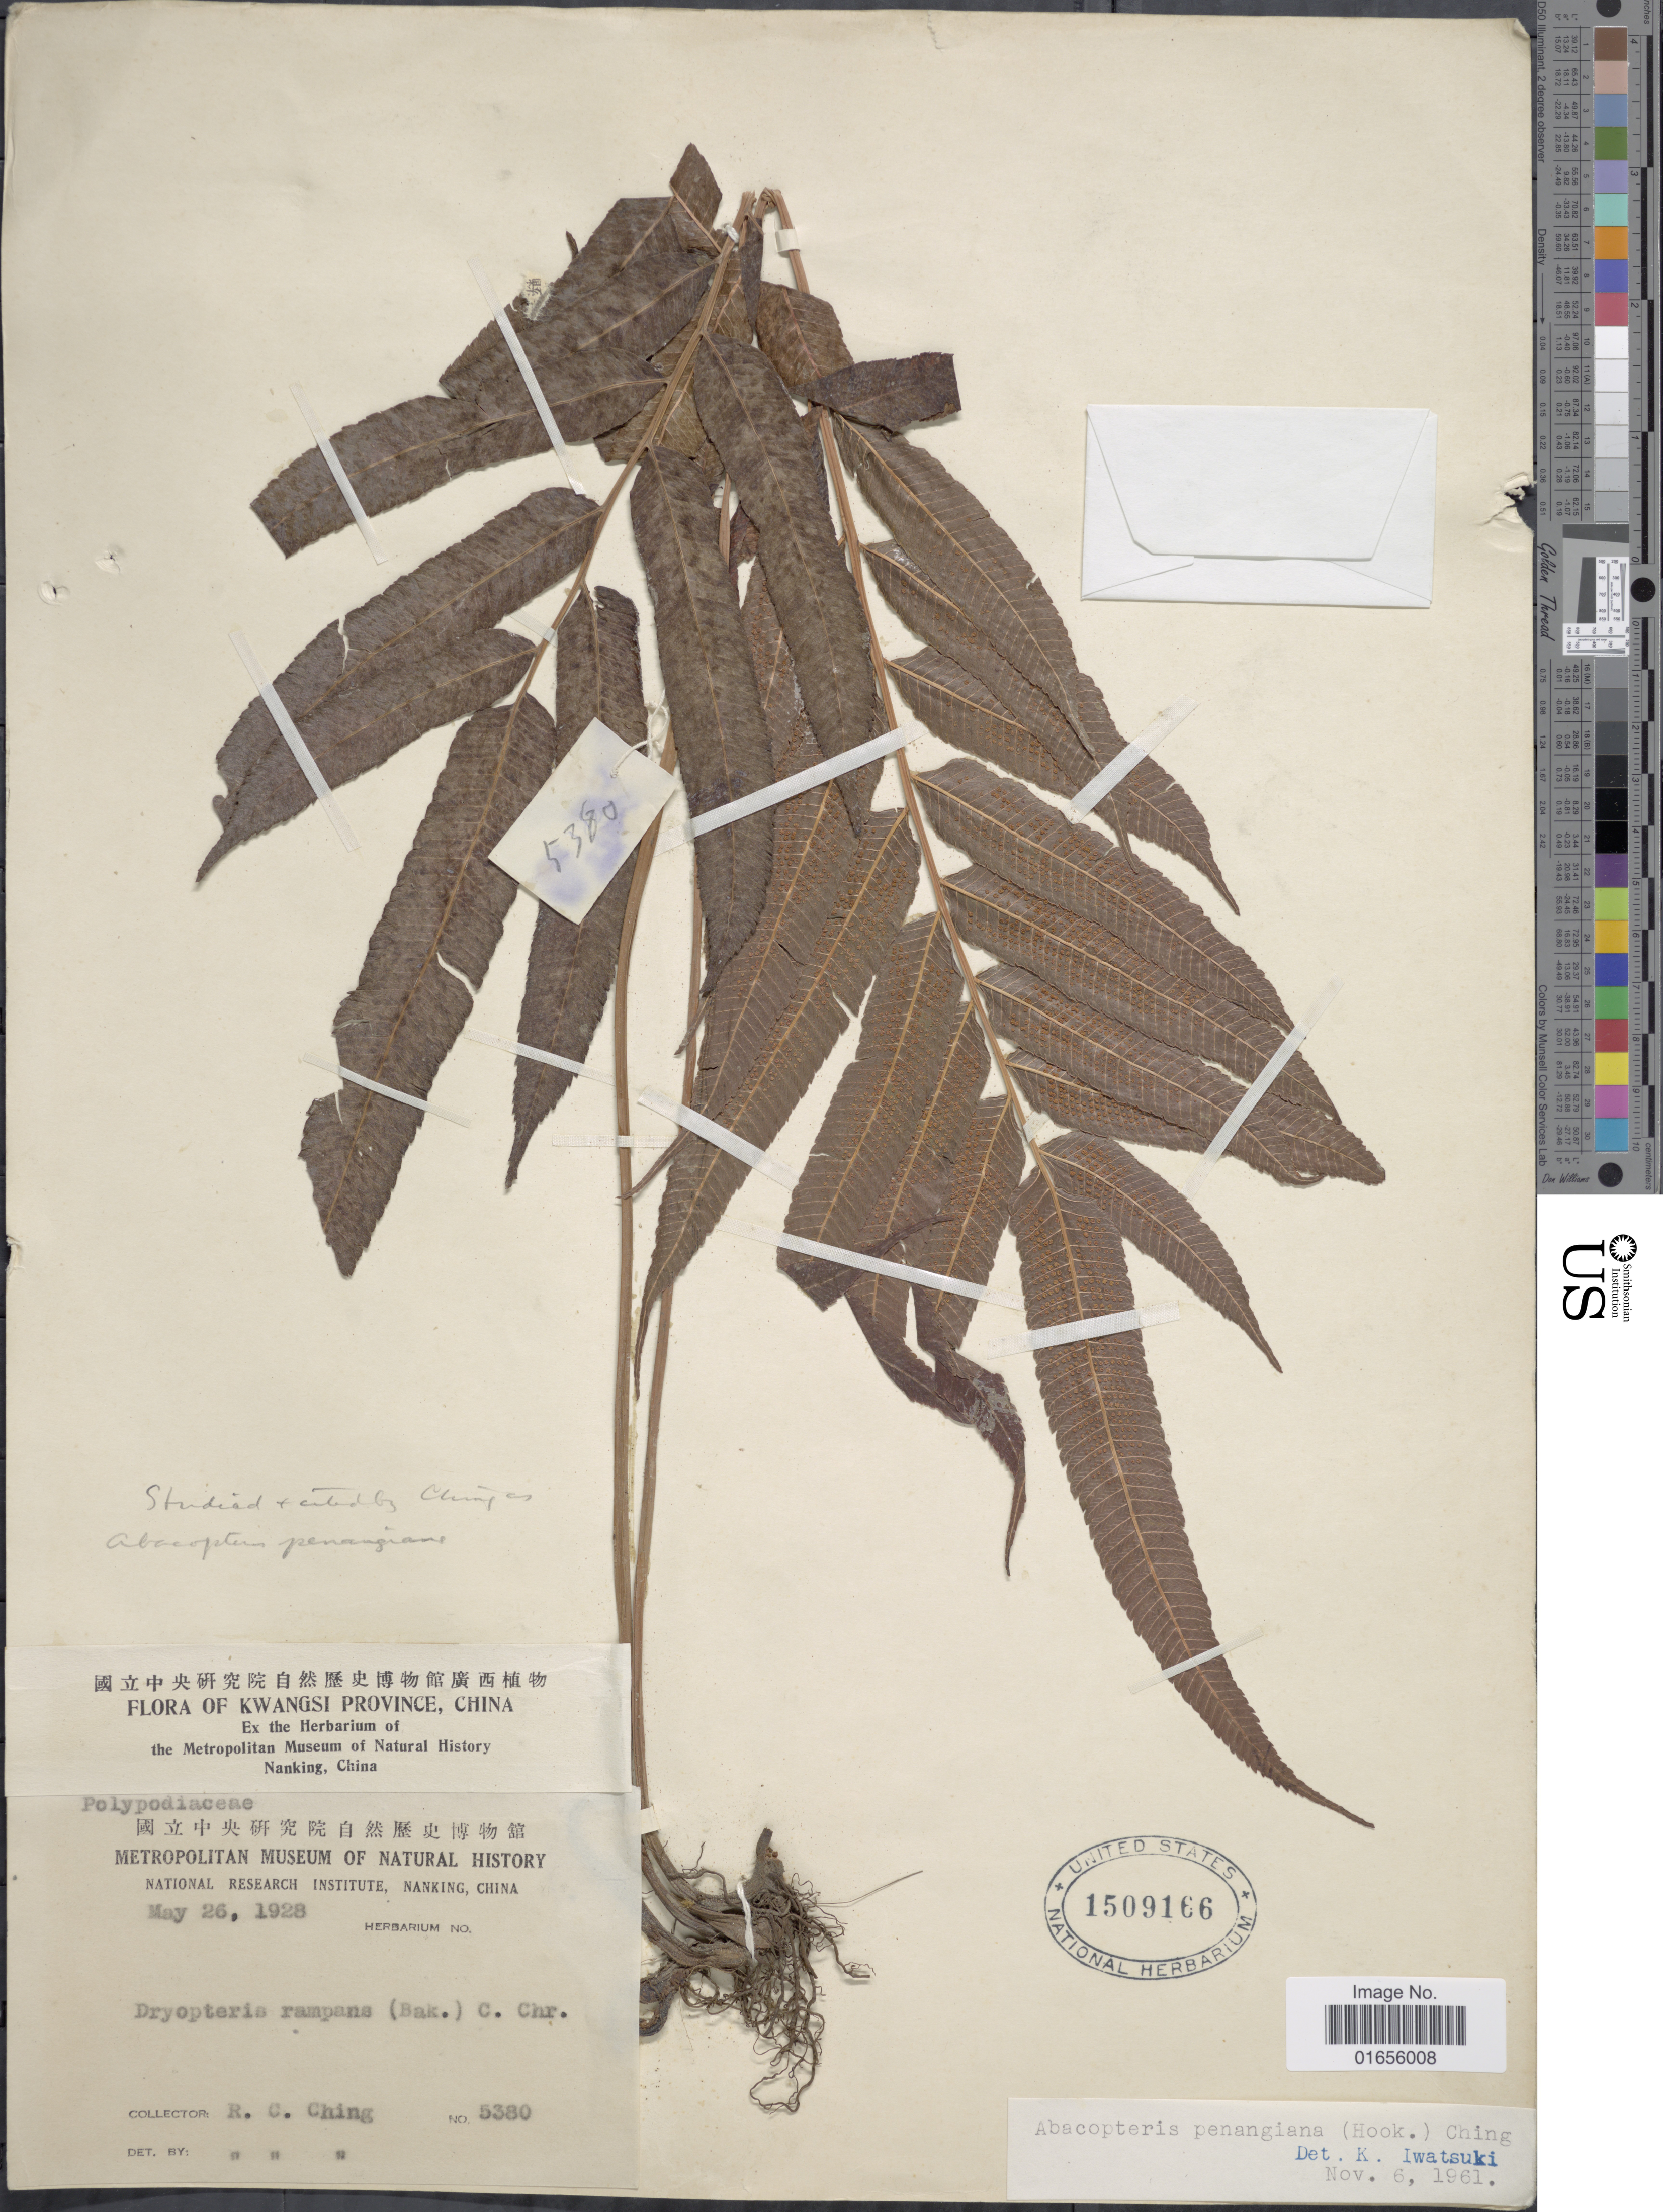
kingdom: Plantae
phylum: Tracheophyta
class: Polypodiopsida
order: Polypodiales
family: Thelypteridaceae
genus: Pronephrium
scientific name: Pronephrium penangiana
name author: (Hook.) Holttum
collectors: R. C. Ching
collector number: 5380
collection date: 1928-05-26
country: China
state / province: Guangxi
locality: Kwangsi Province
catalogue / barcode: US 1509166